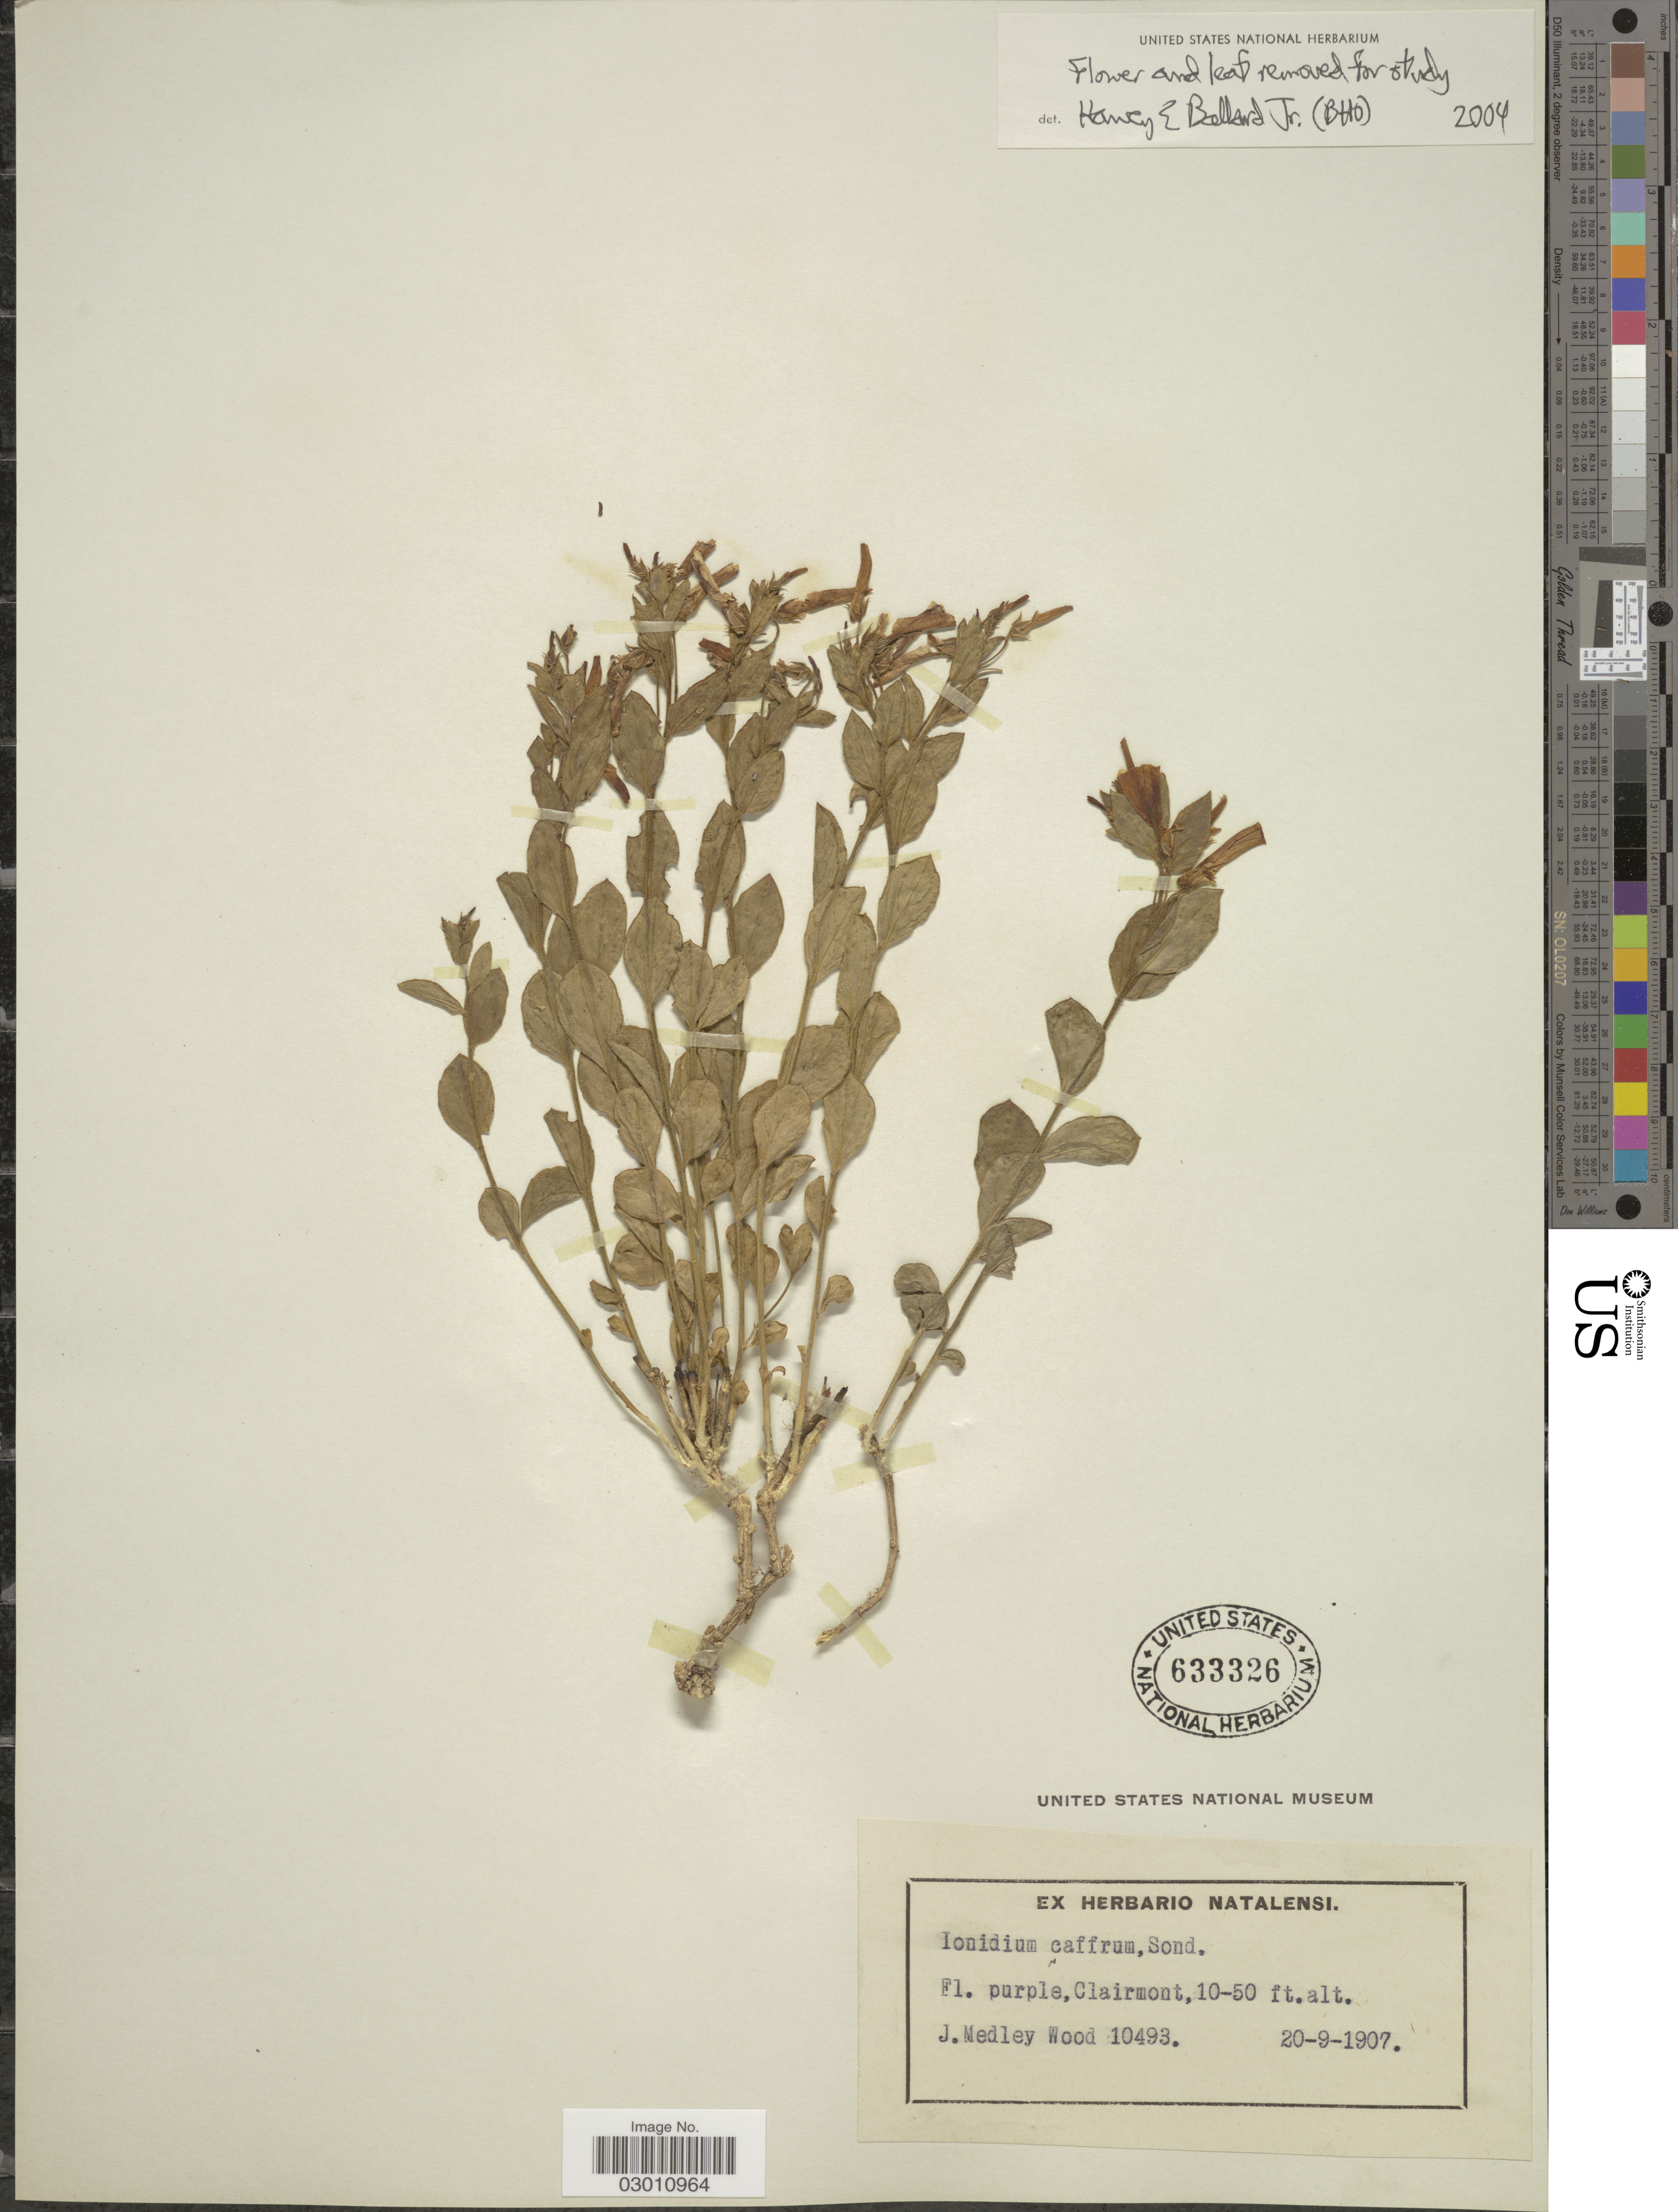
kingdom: Plantae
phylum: Tracheophyta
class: Magnoliopsida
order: Malpighiales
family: Violaceae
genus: Pigea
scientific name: Pigea caffra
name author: (Sond.) P.I. Forst.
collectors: J. M. Wood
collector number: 10493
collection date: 1907-09-20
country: South Africa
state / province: KwaZulu-Natal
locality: Clairmont.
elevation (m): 3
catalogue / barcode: US 633326